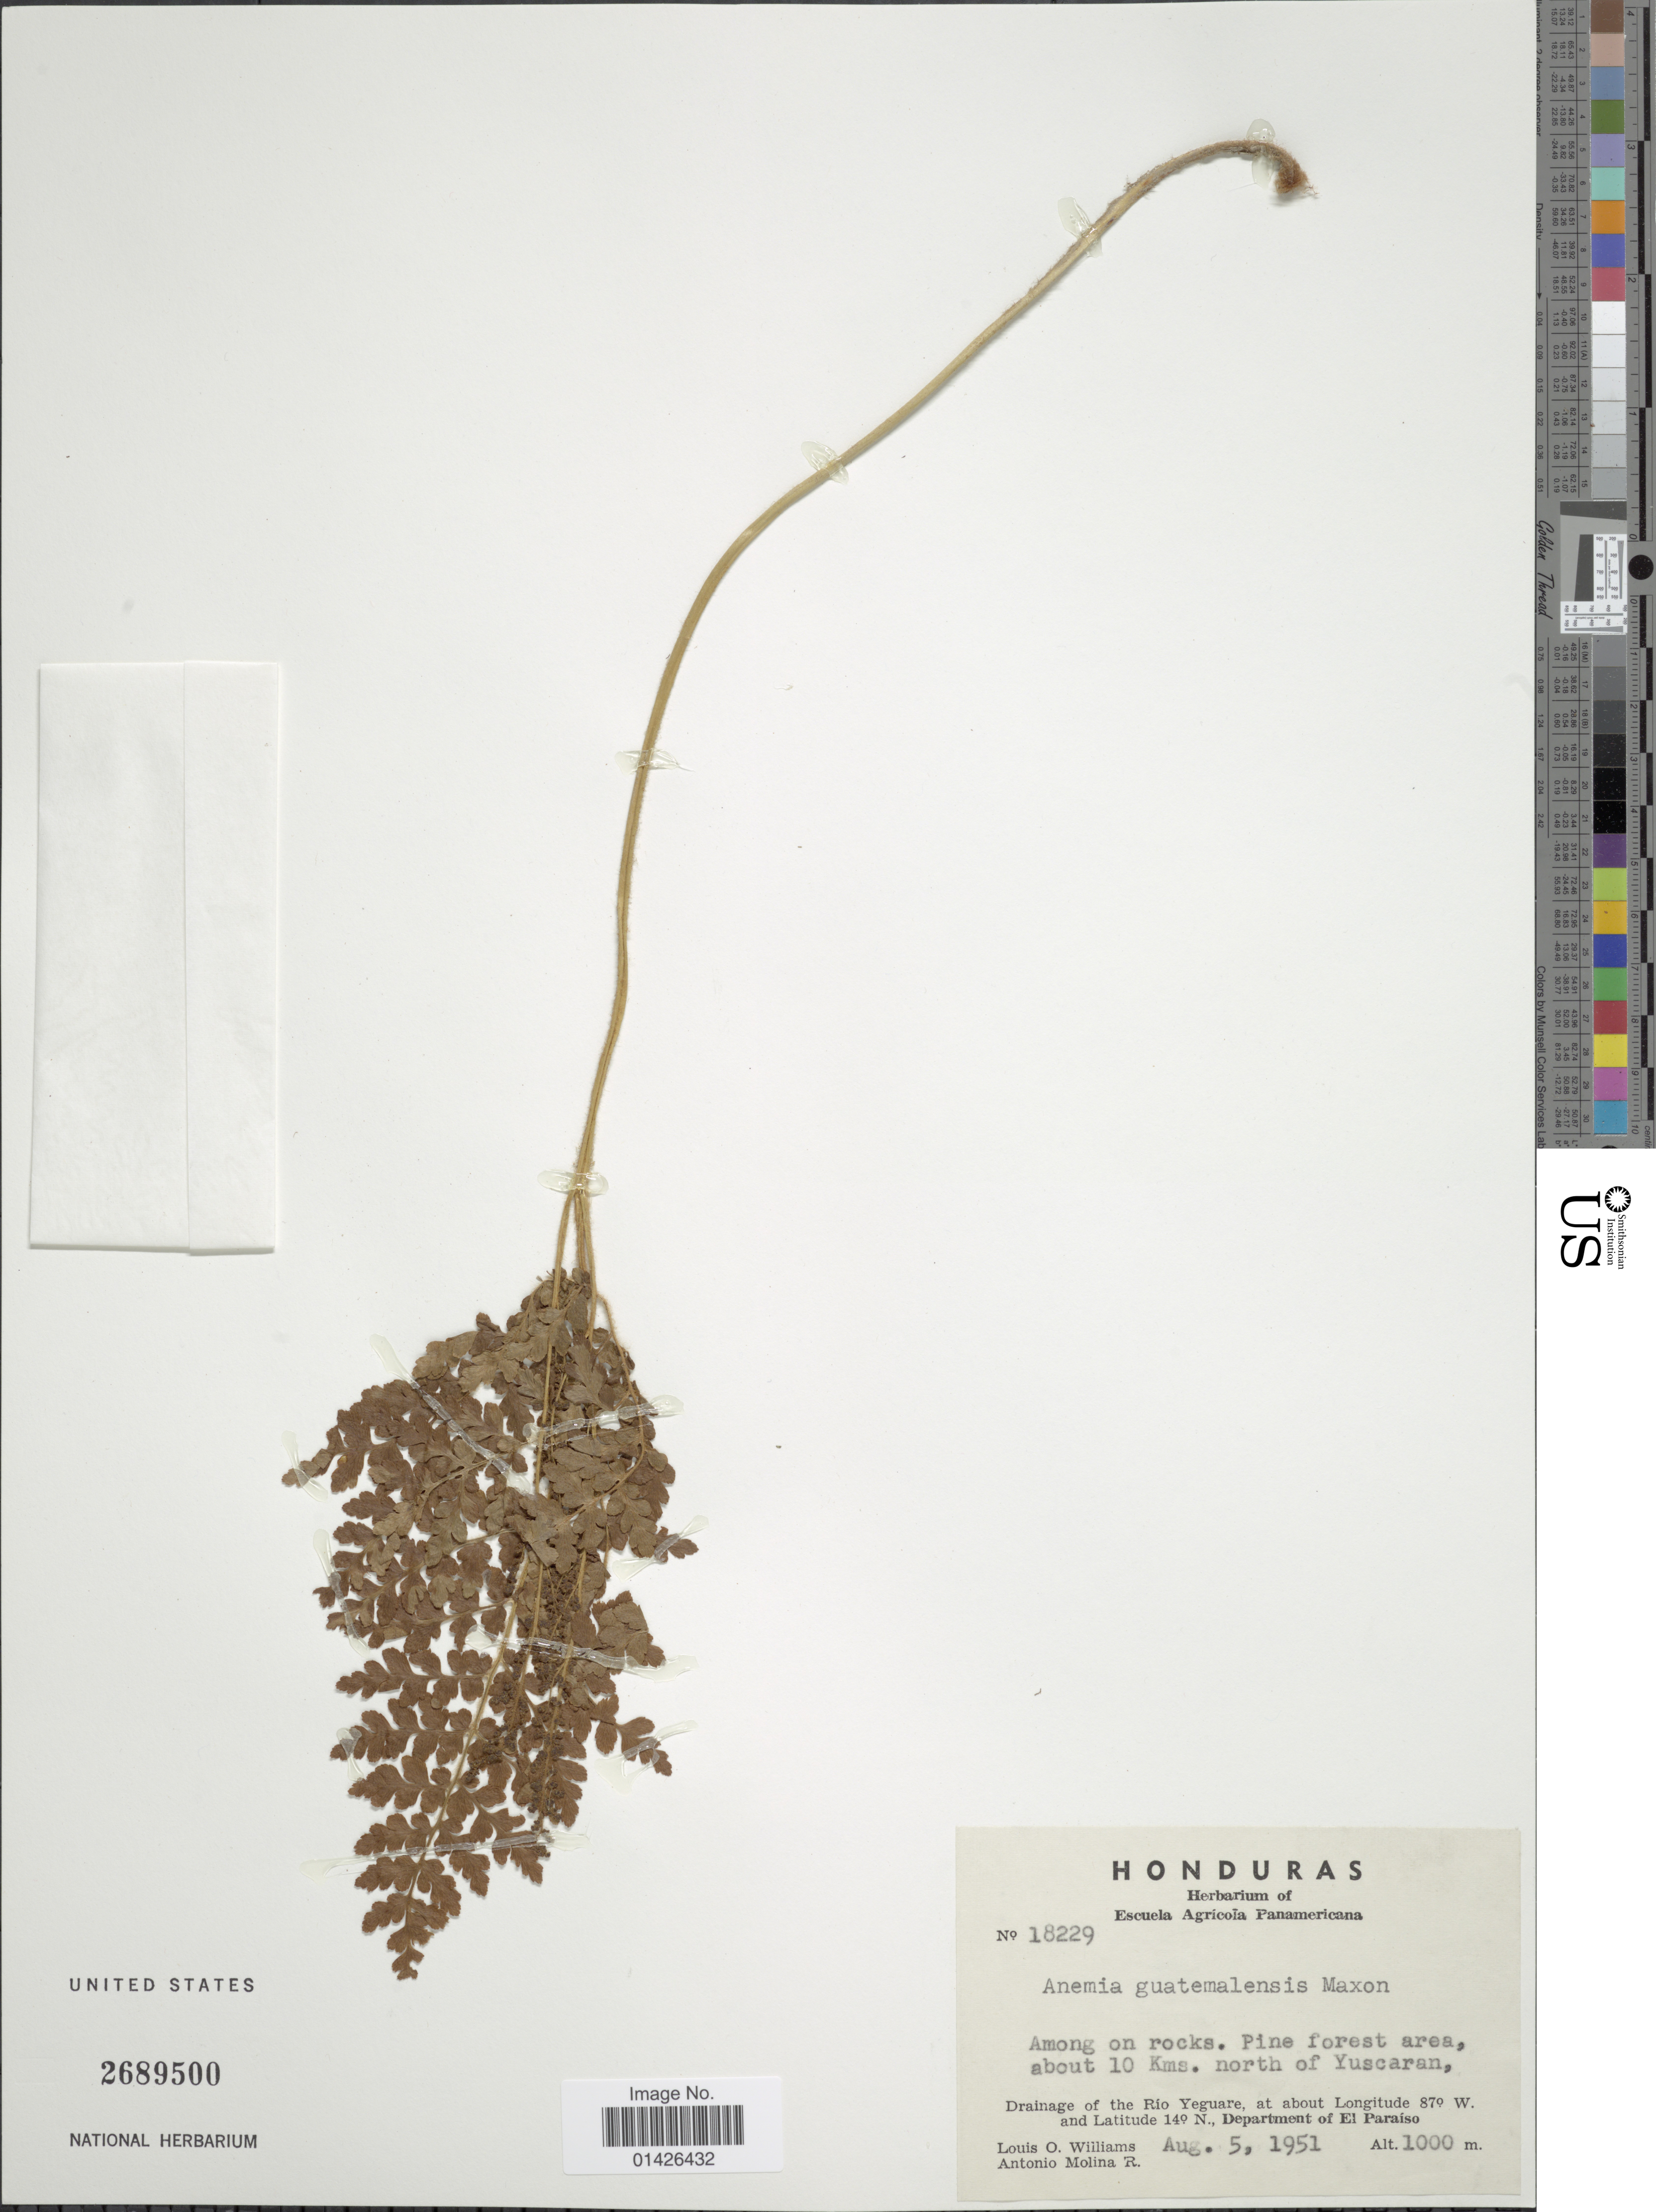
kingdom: Plantae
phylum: Tracheophyta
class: Polypodiopsida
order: Schizaeales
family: Anemiaceae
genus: Anemia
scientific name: Anemia guatemalensis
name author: Maxon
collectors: L. O. Williams & A. Molina R.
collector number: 18229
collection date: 1951-08-05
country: Honduras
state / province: El Paraíso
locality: About 10 Kms north of Yuscaran, Drainage of the Rio Yeguare, Department of El Paraiso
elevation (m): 1000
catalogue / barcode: US 2689500